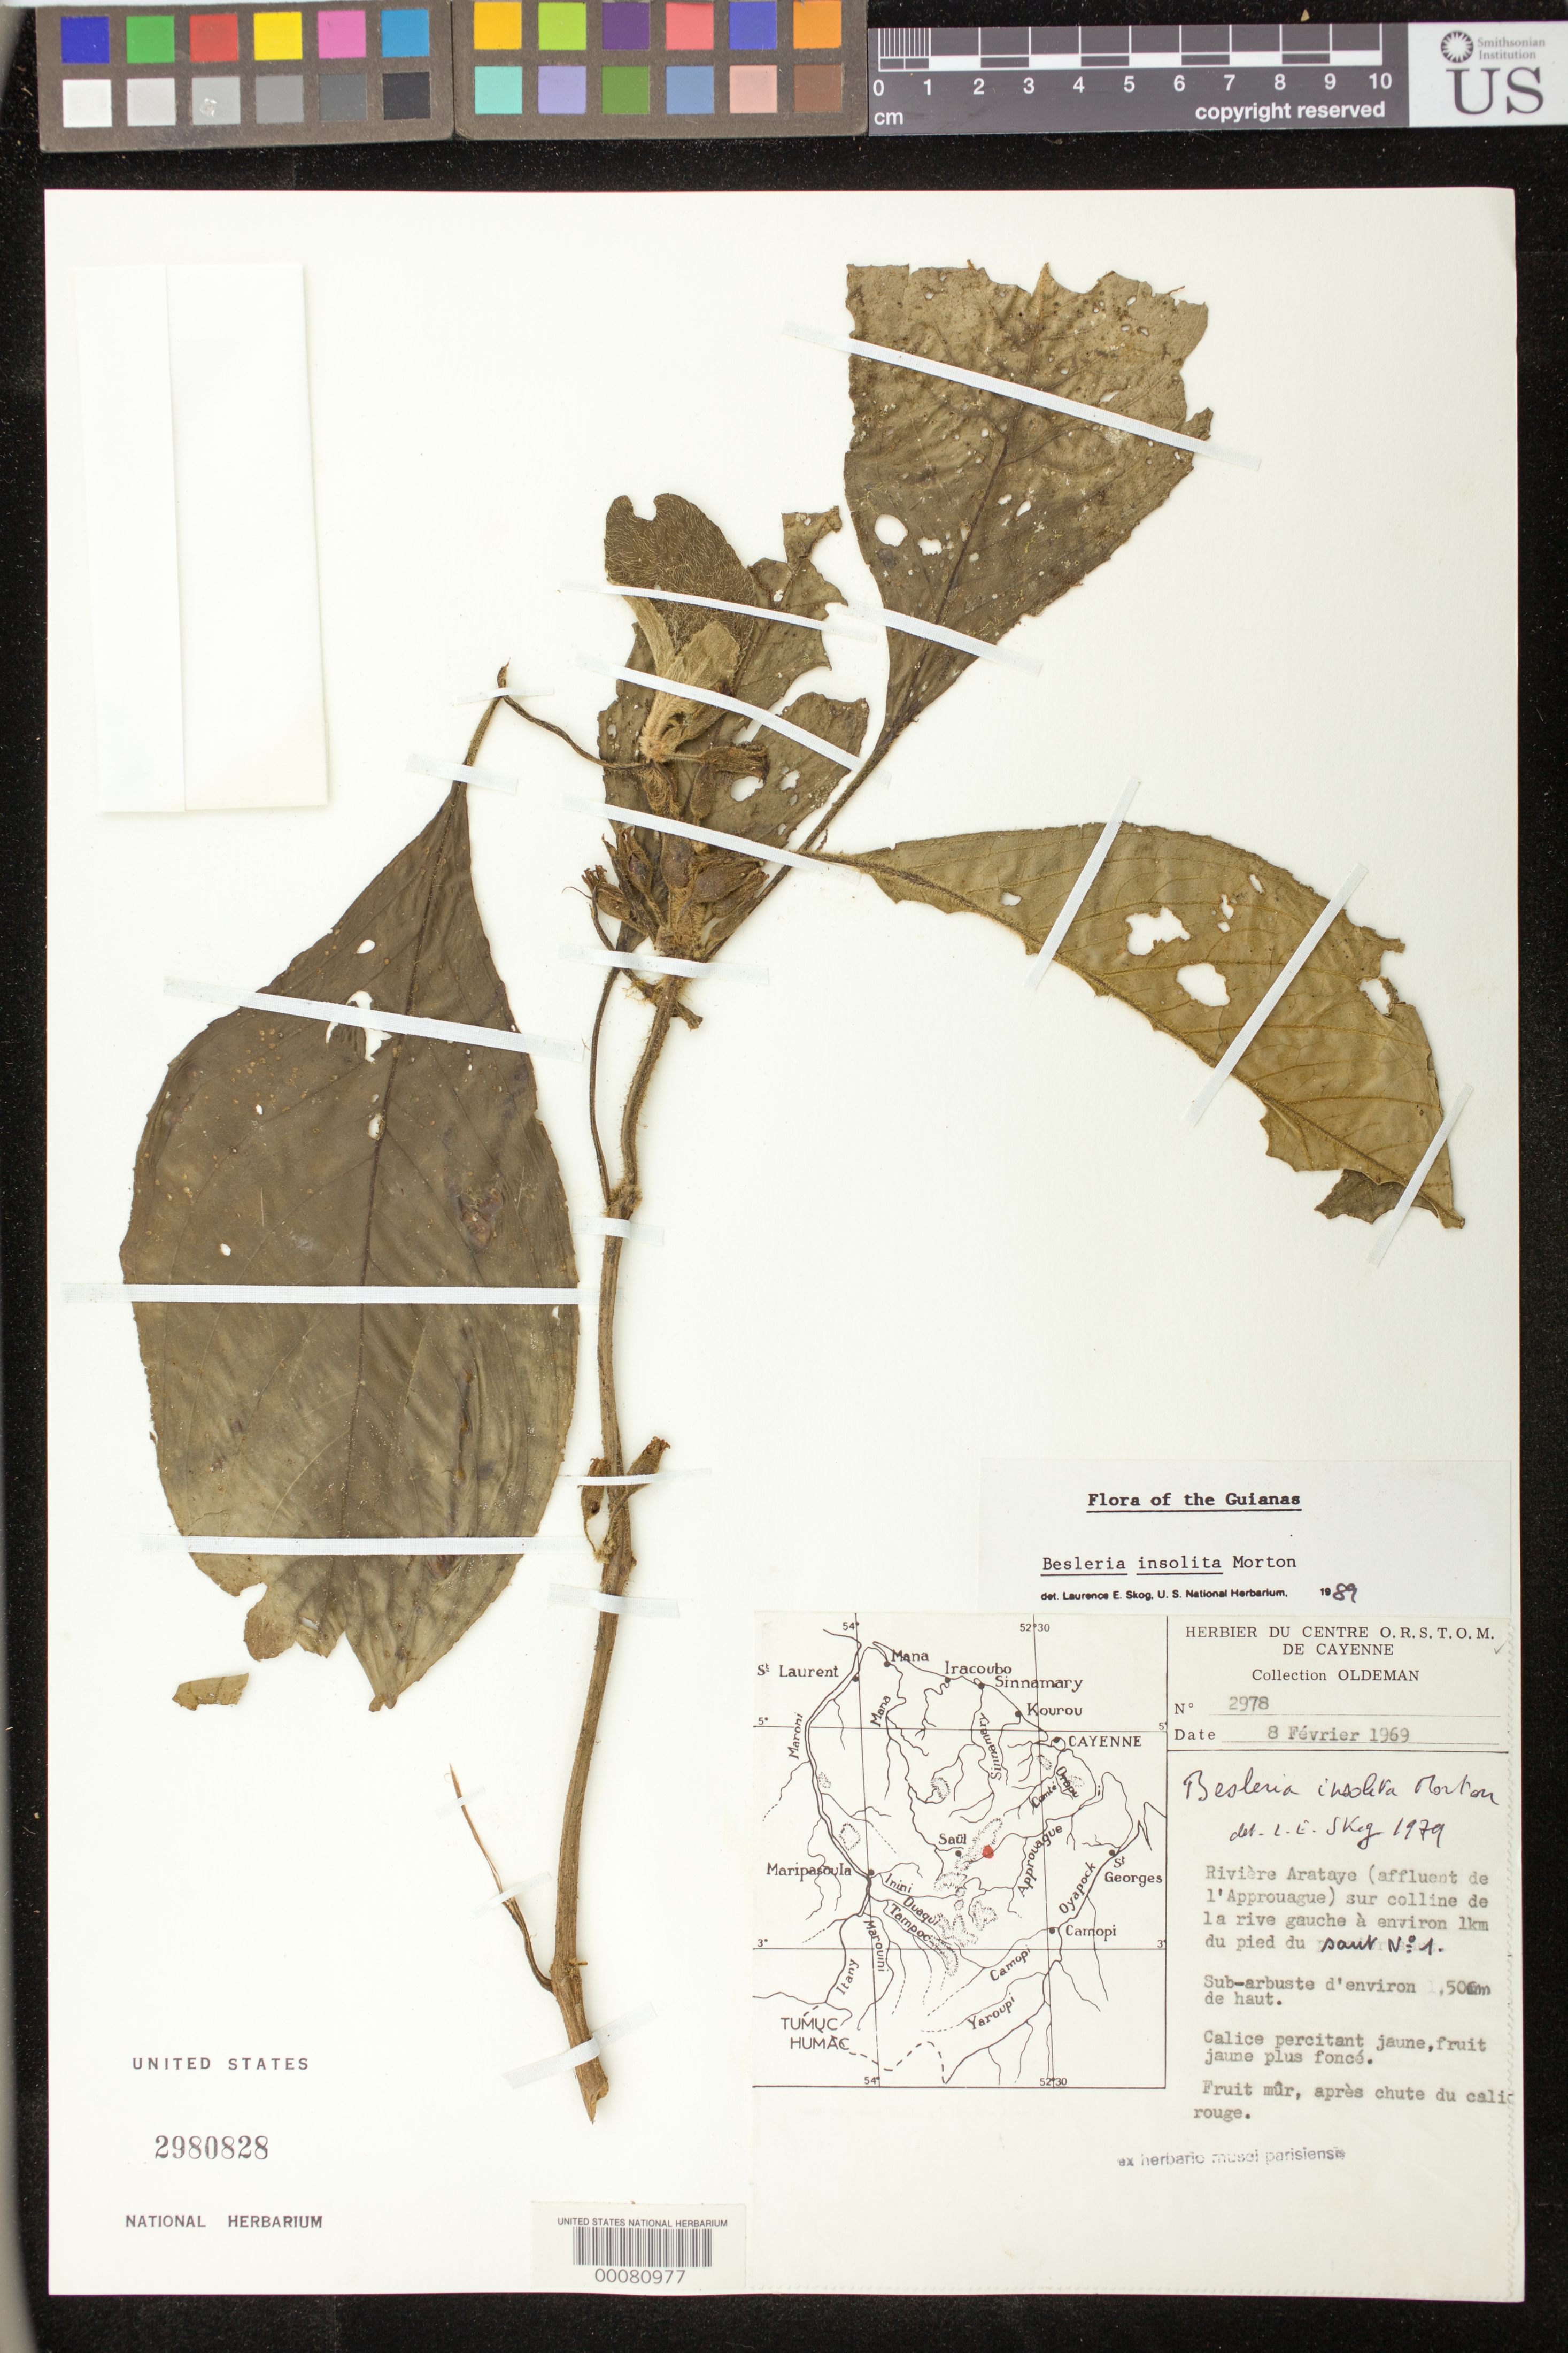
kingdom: Plantae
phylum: Tracheophyta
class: Magnoliopsida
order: Lamiales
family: Gesneriaceae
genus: Besleria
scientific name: Besleria insolita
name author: C.V. Morton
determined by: Skog, Laurence E.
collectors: R. Oldeman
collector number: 2978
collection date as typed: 08 Feb 1969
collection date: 1969-02-08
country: French Guiana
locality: Rivière Arataye (affluent de l'Approuague) sur colline de la rive gauche à environ 1 km du pied du saut no. 1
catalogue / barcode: US 2980828